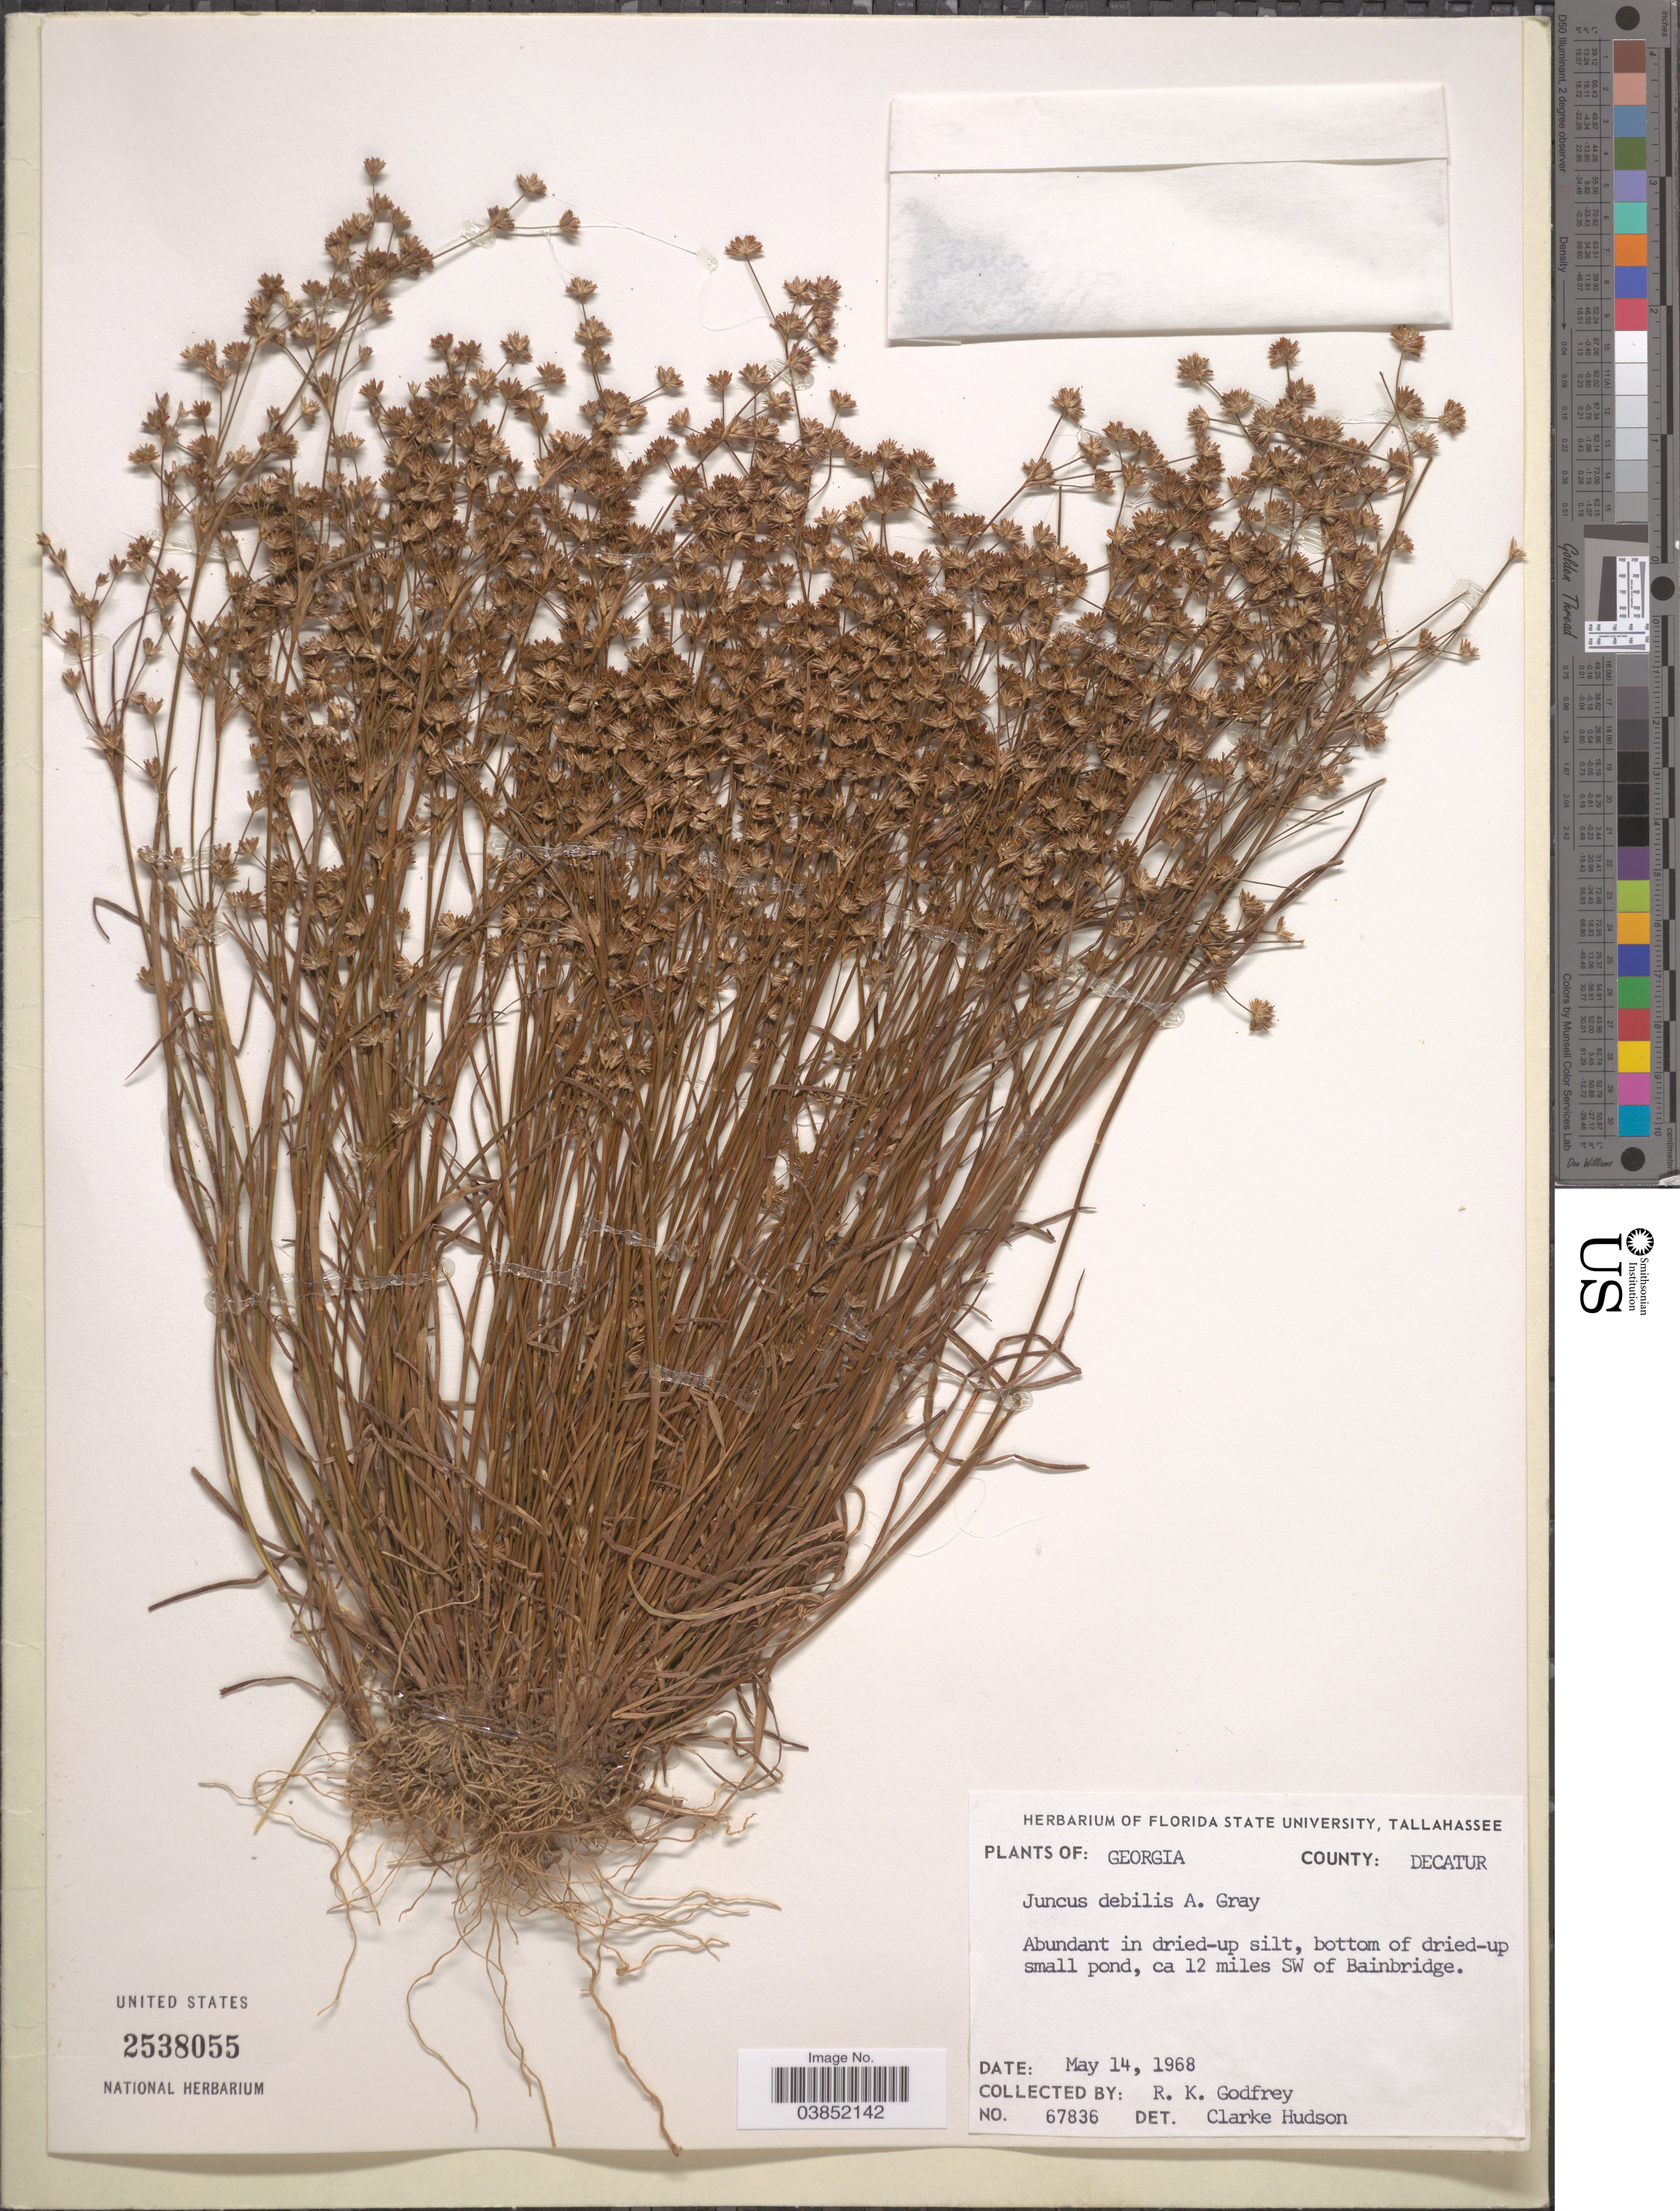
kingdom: Plantae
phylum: Tracheophyta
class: Liliopsida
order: Poales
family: Juncaceae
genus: Juncus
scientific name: Juncus debilis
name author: A. Gray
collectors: R. K. Godfrey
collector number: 67836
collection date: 1968-05-14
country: United States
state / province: Georgia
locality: County: Decatur. Ca 12 miles SW of Bainbridge.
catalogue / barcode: US 2538055